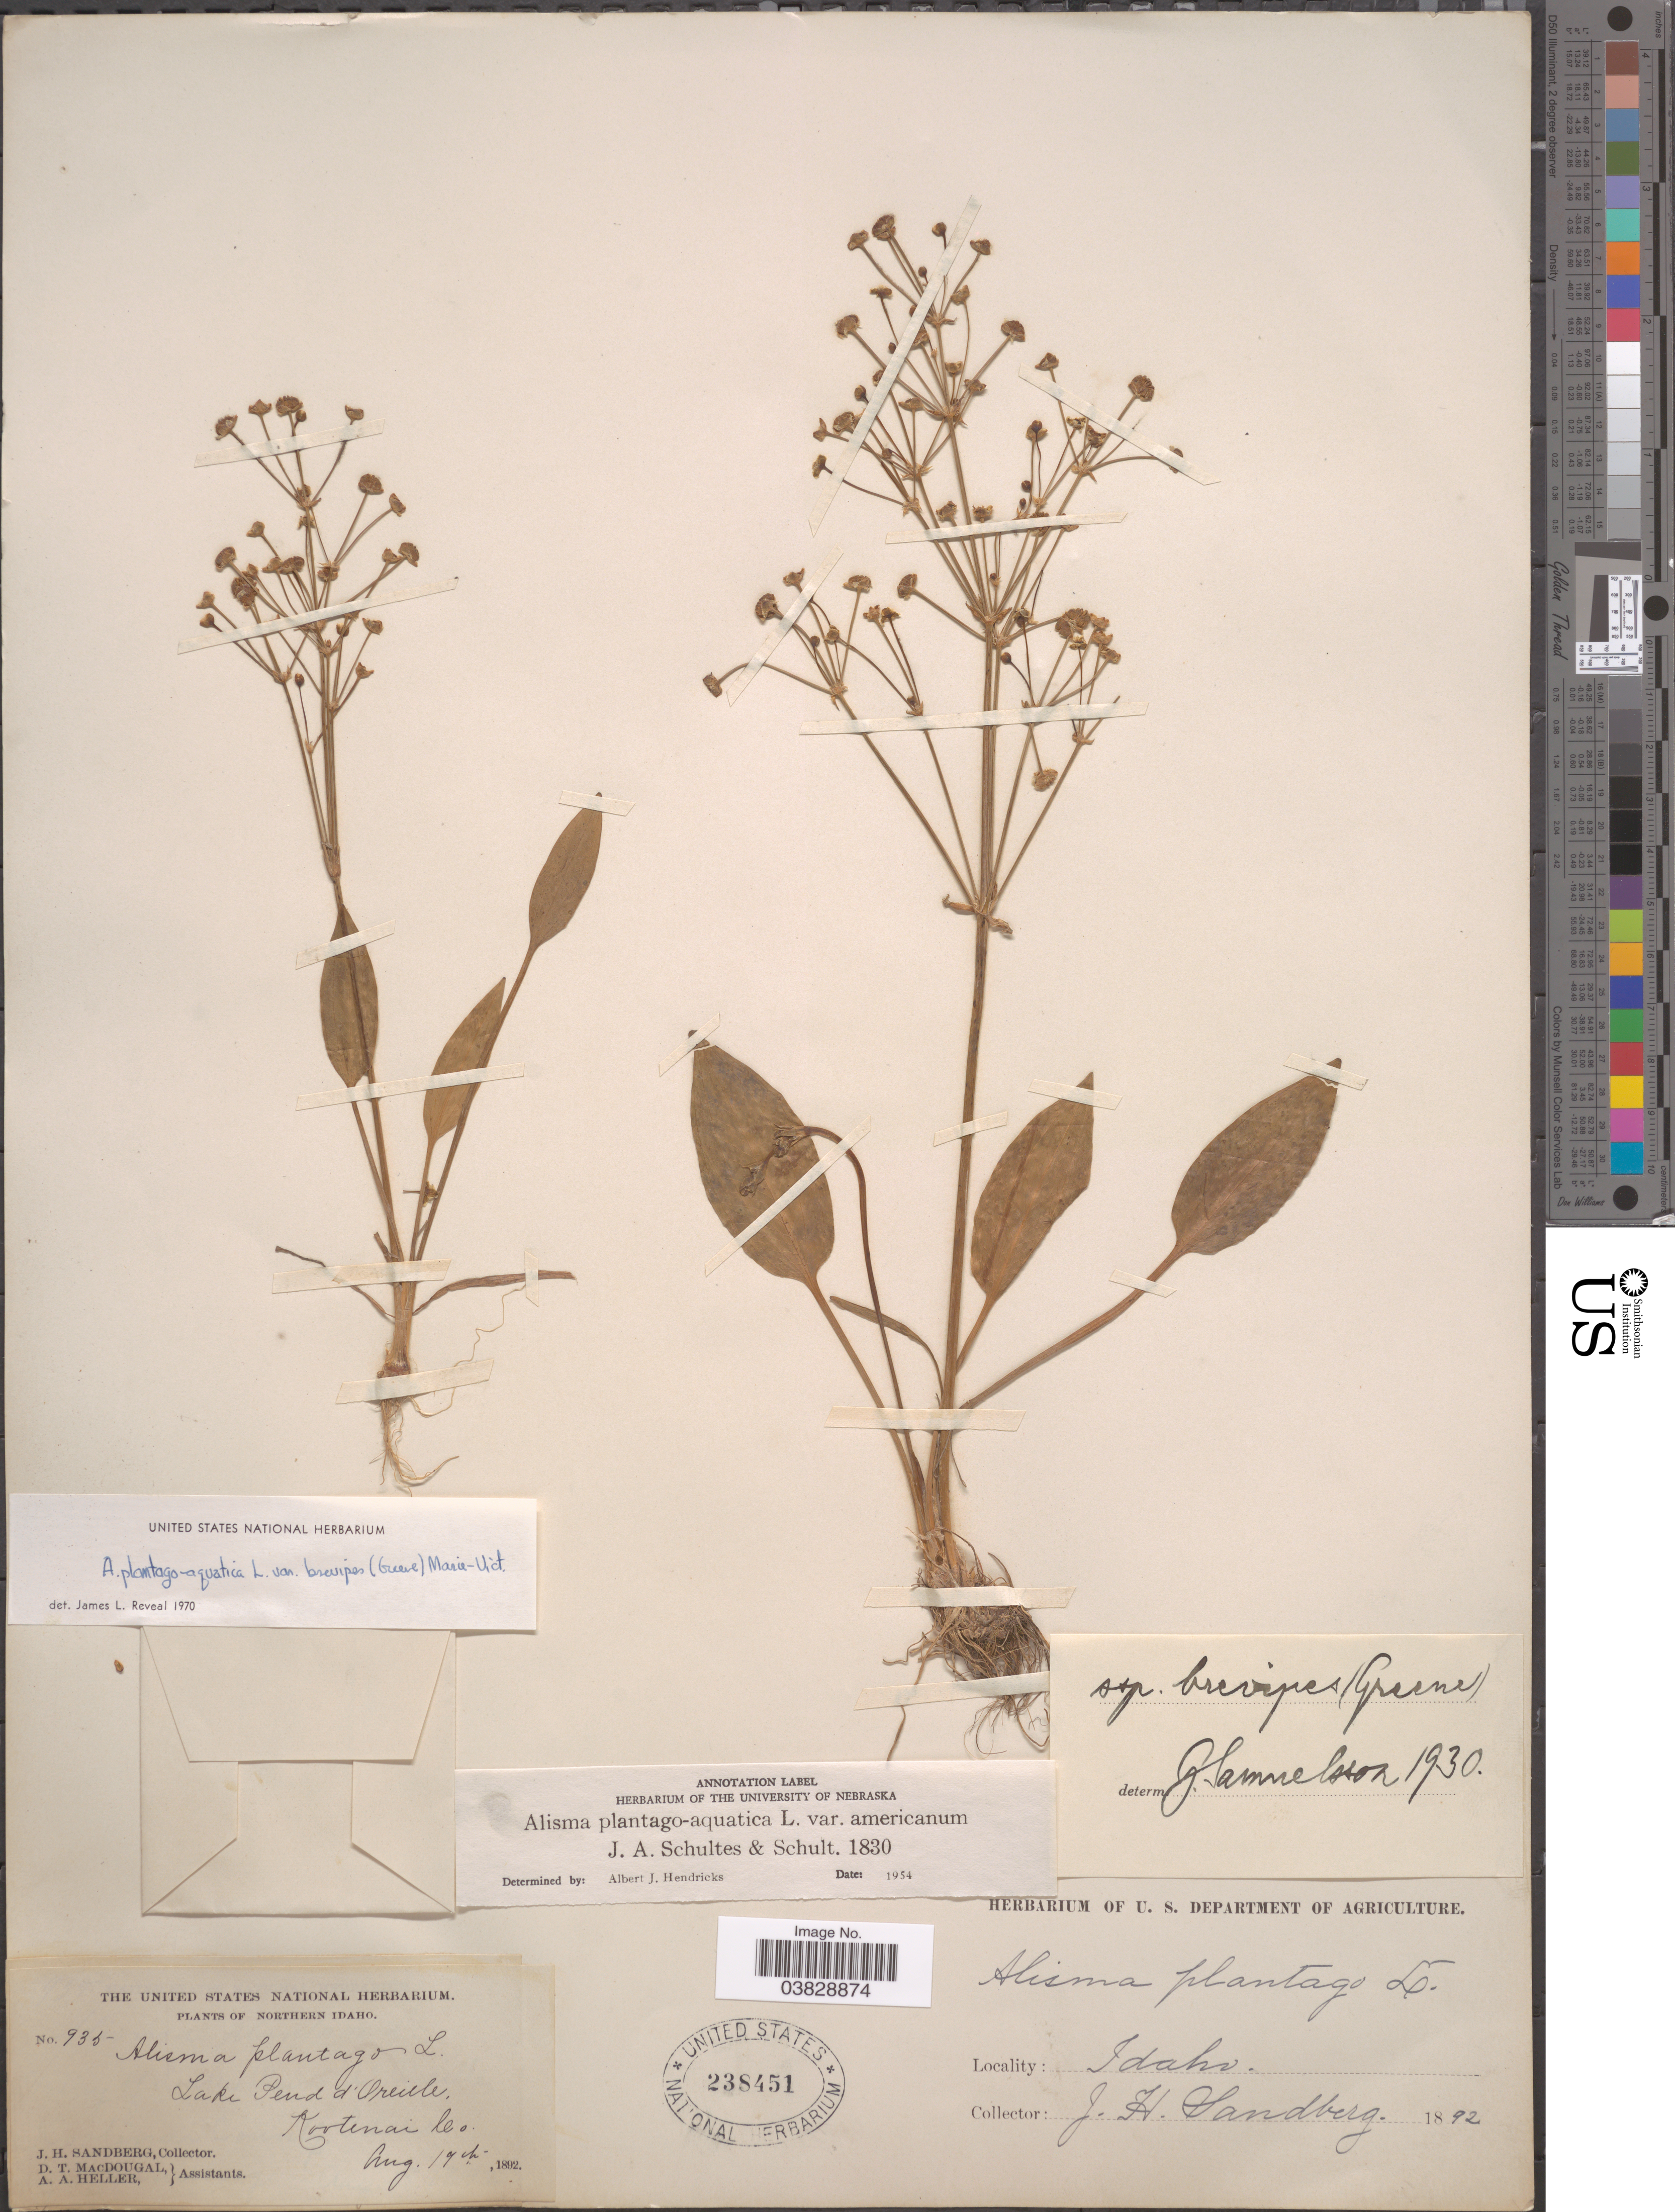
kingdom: Plantae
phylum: Tracheophyta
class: Liliopsida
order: Alismatales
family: Alismataceae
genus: Alisma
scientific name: Alisma plantago-aquatica var. americanum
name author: L.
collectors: J. H. Sandberg, D. T. MacDougal & A. A. Heller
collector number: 935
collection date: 1892-08-19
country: United States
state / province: Idaho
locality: Northern Idaho. Lake Pend d; Oreille, Kootenai Co.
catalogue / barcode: US 238451